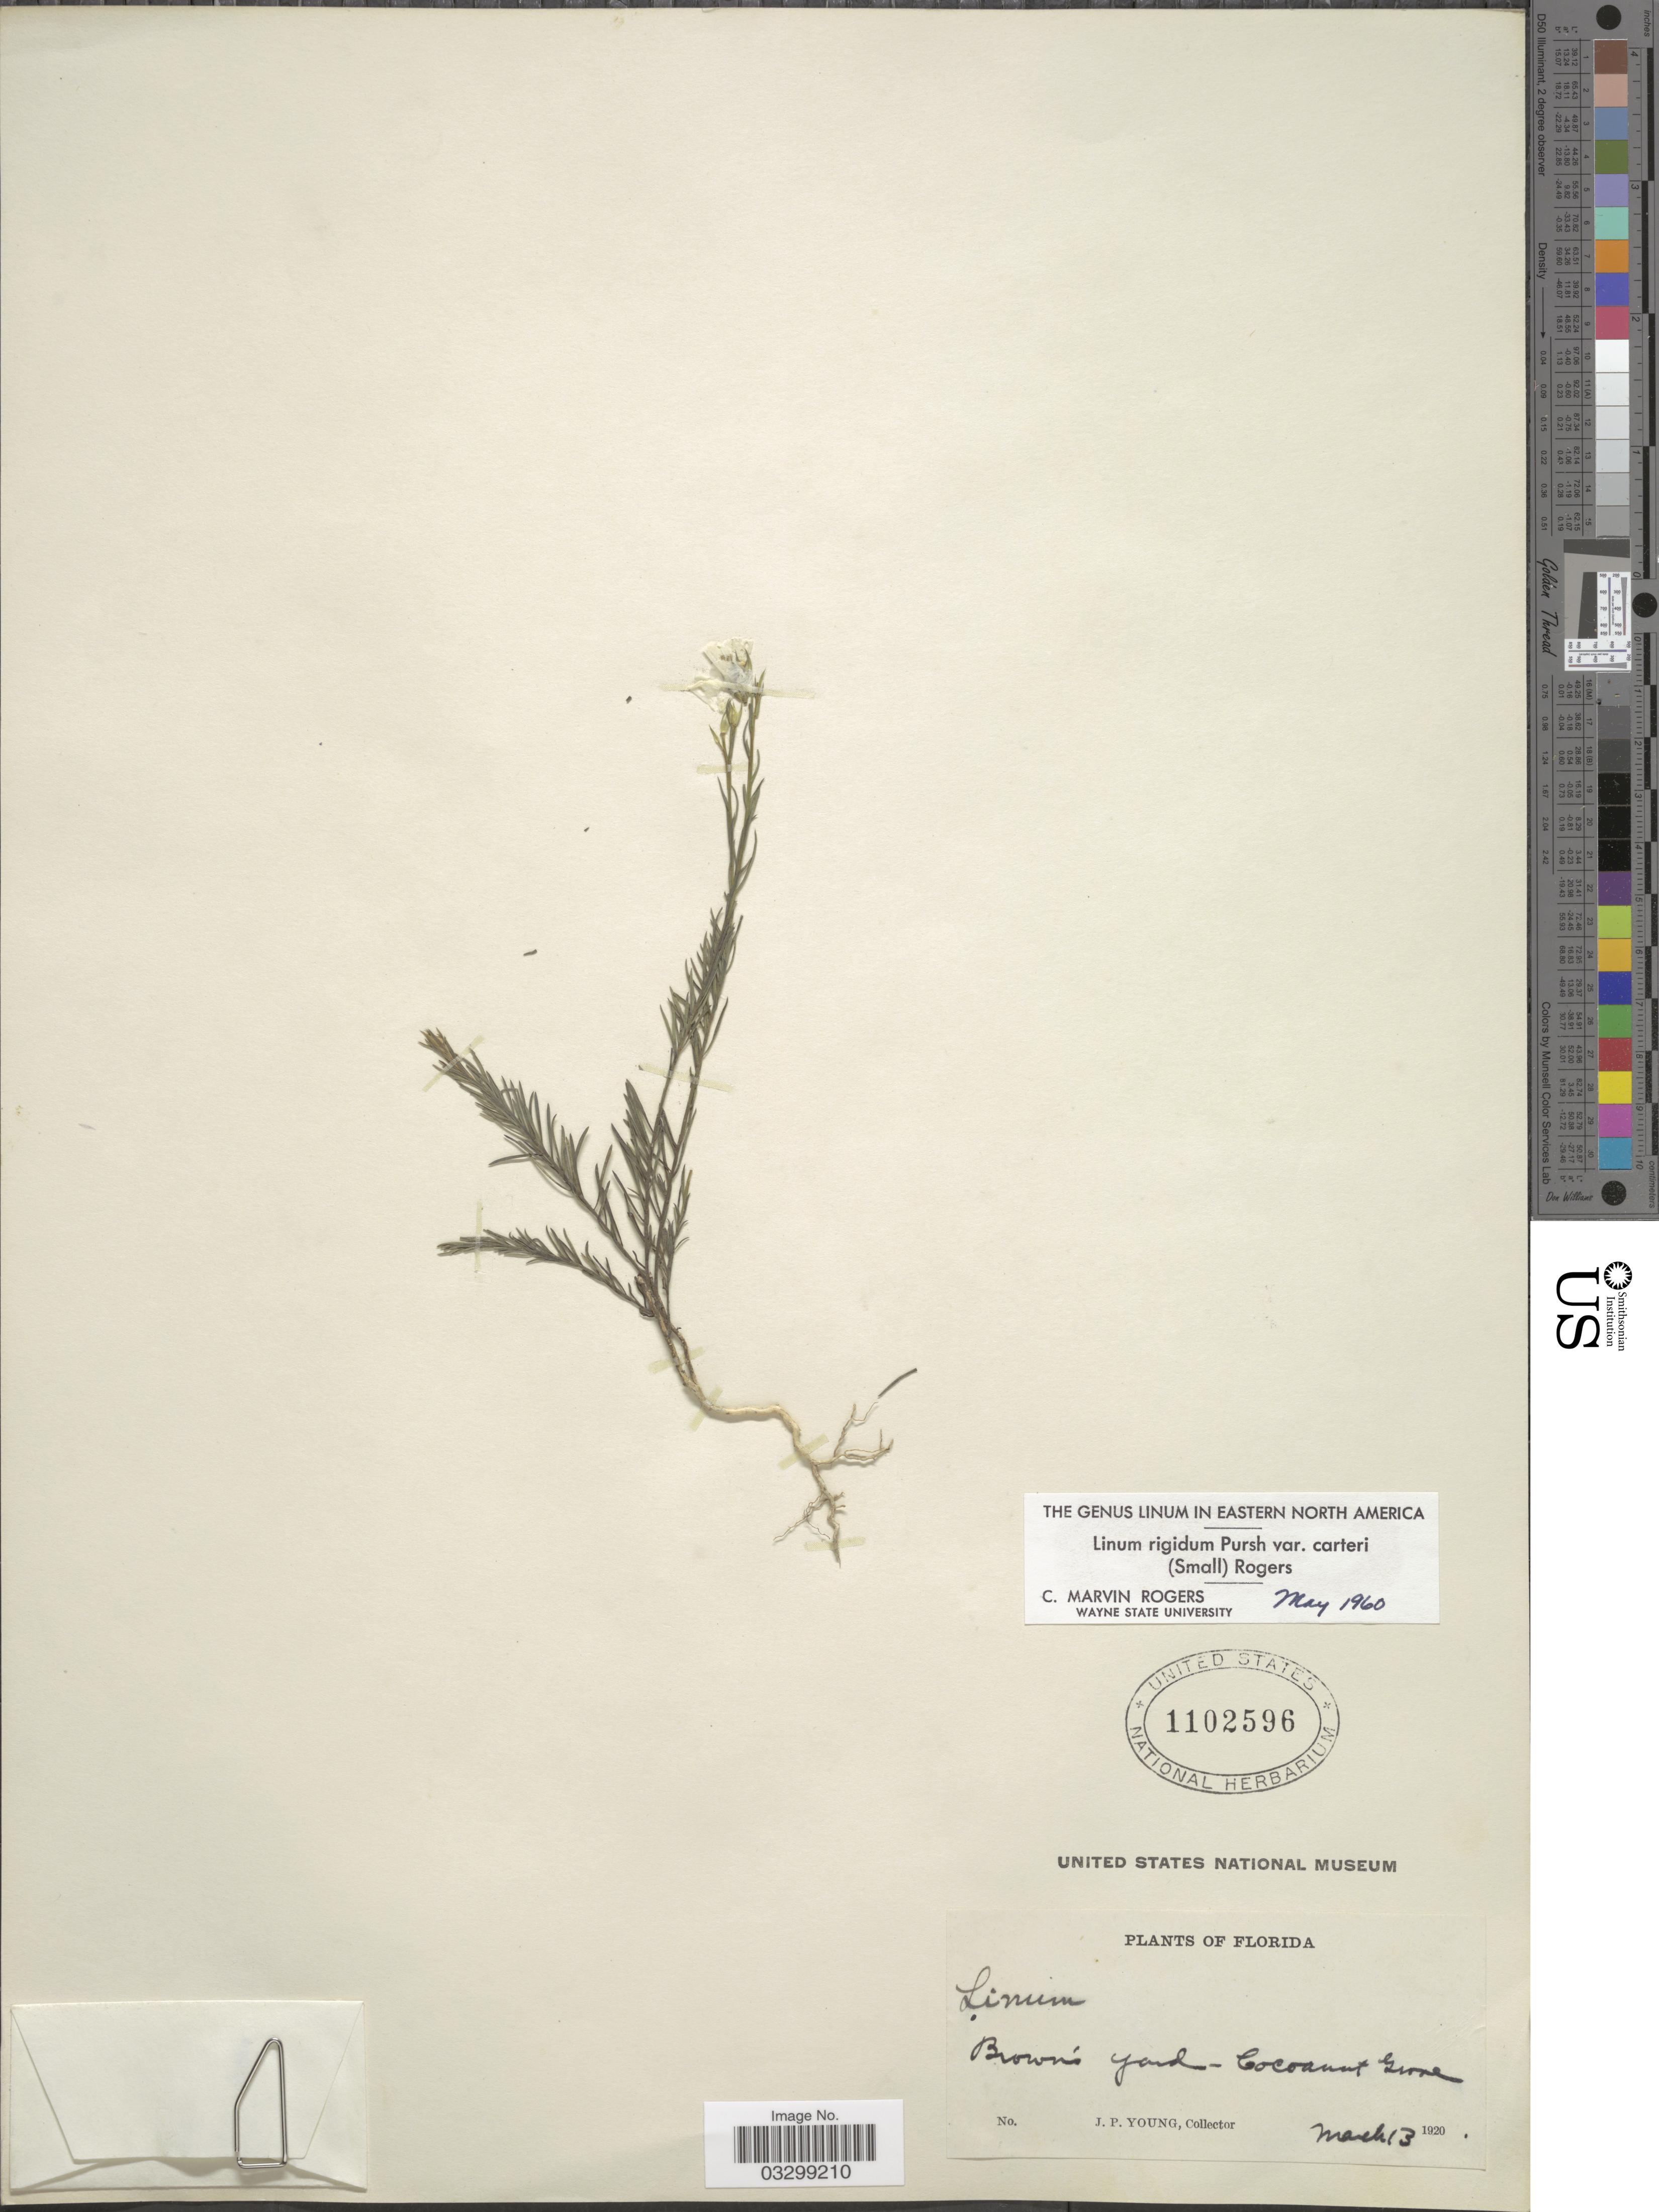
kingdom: Plantae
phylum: Tracheophyta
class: Magnoliopsida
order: Malpighiales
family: Linaceae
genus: Linum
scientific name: Linum rigidum var. carteri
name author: (Small) C.M. Rogers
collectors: J. P. Young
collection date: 1920-03-13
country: United States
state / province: Florida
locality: Brown's Yard - Cocoanut Grove.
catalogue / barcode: US 1102596